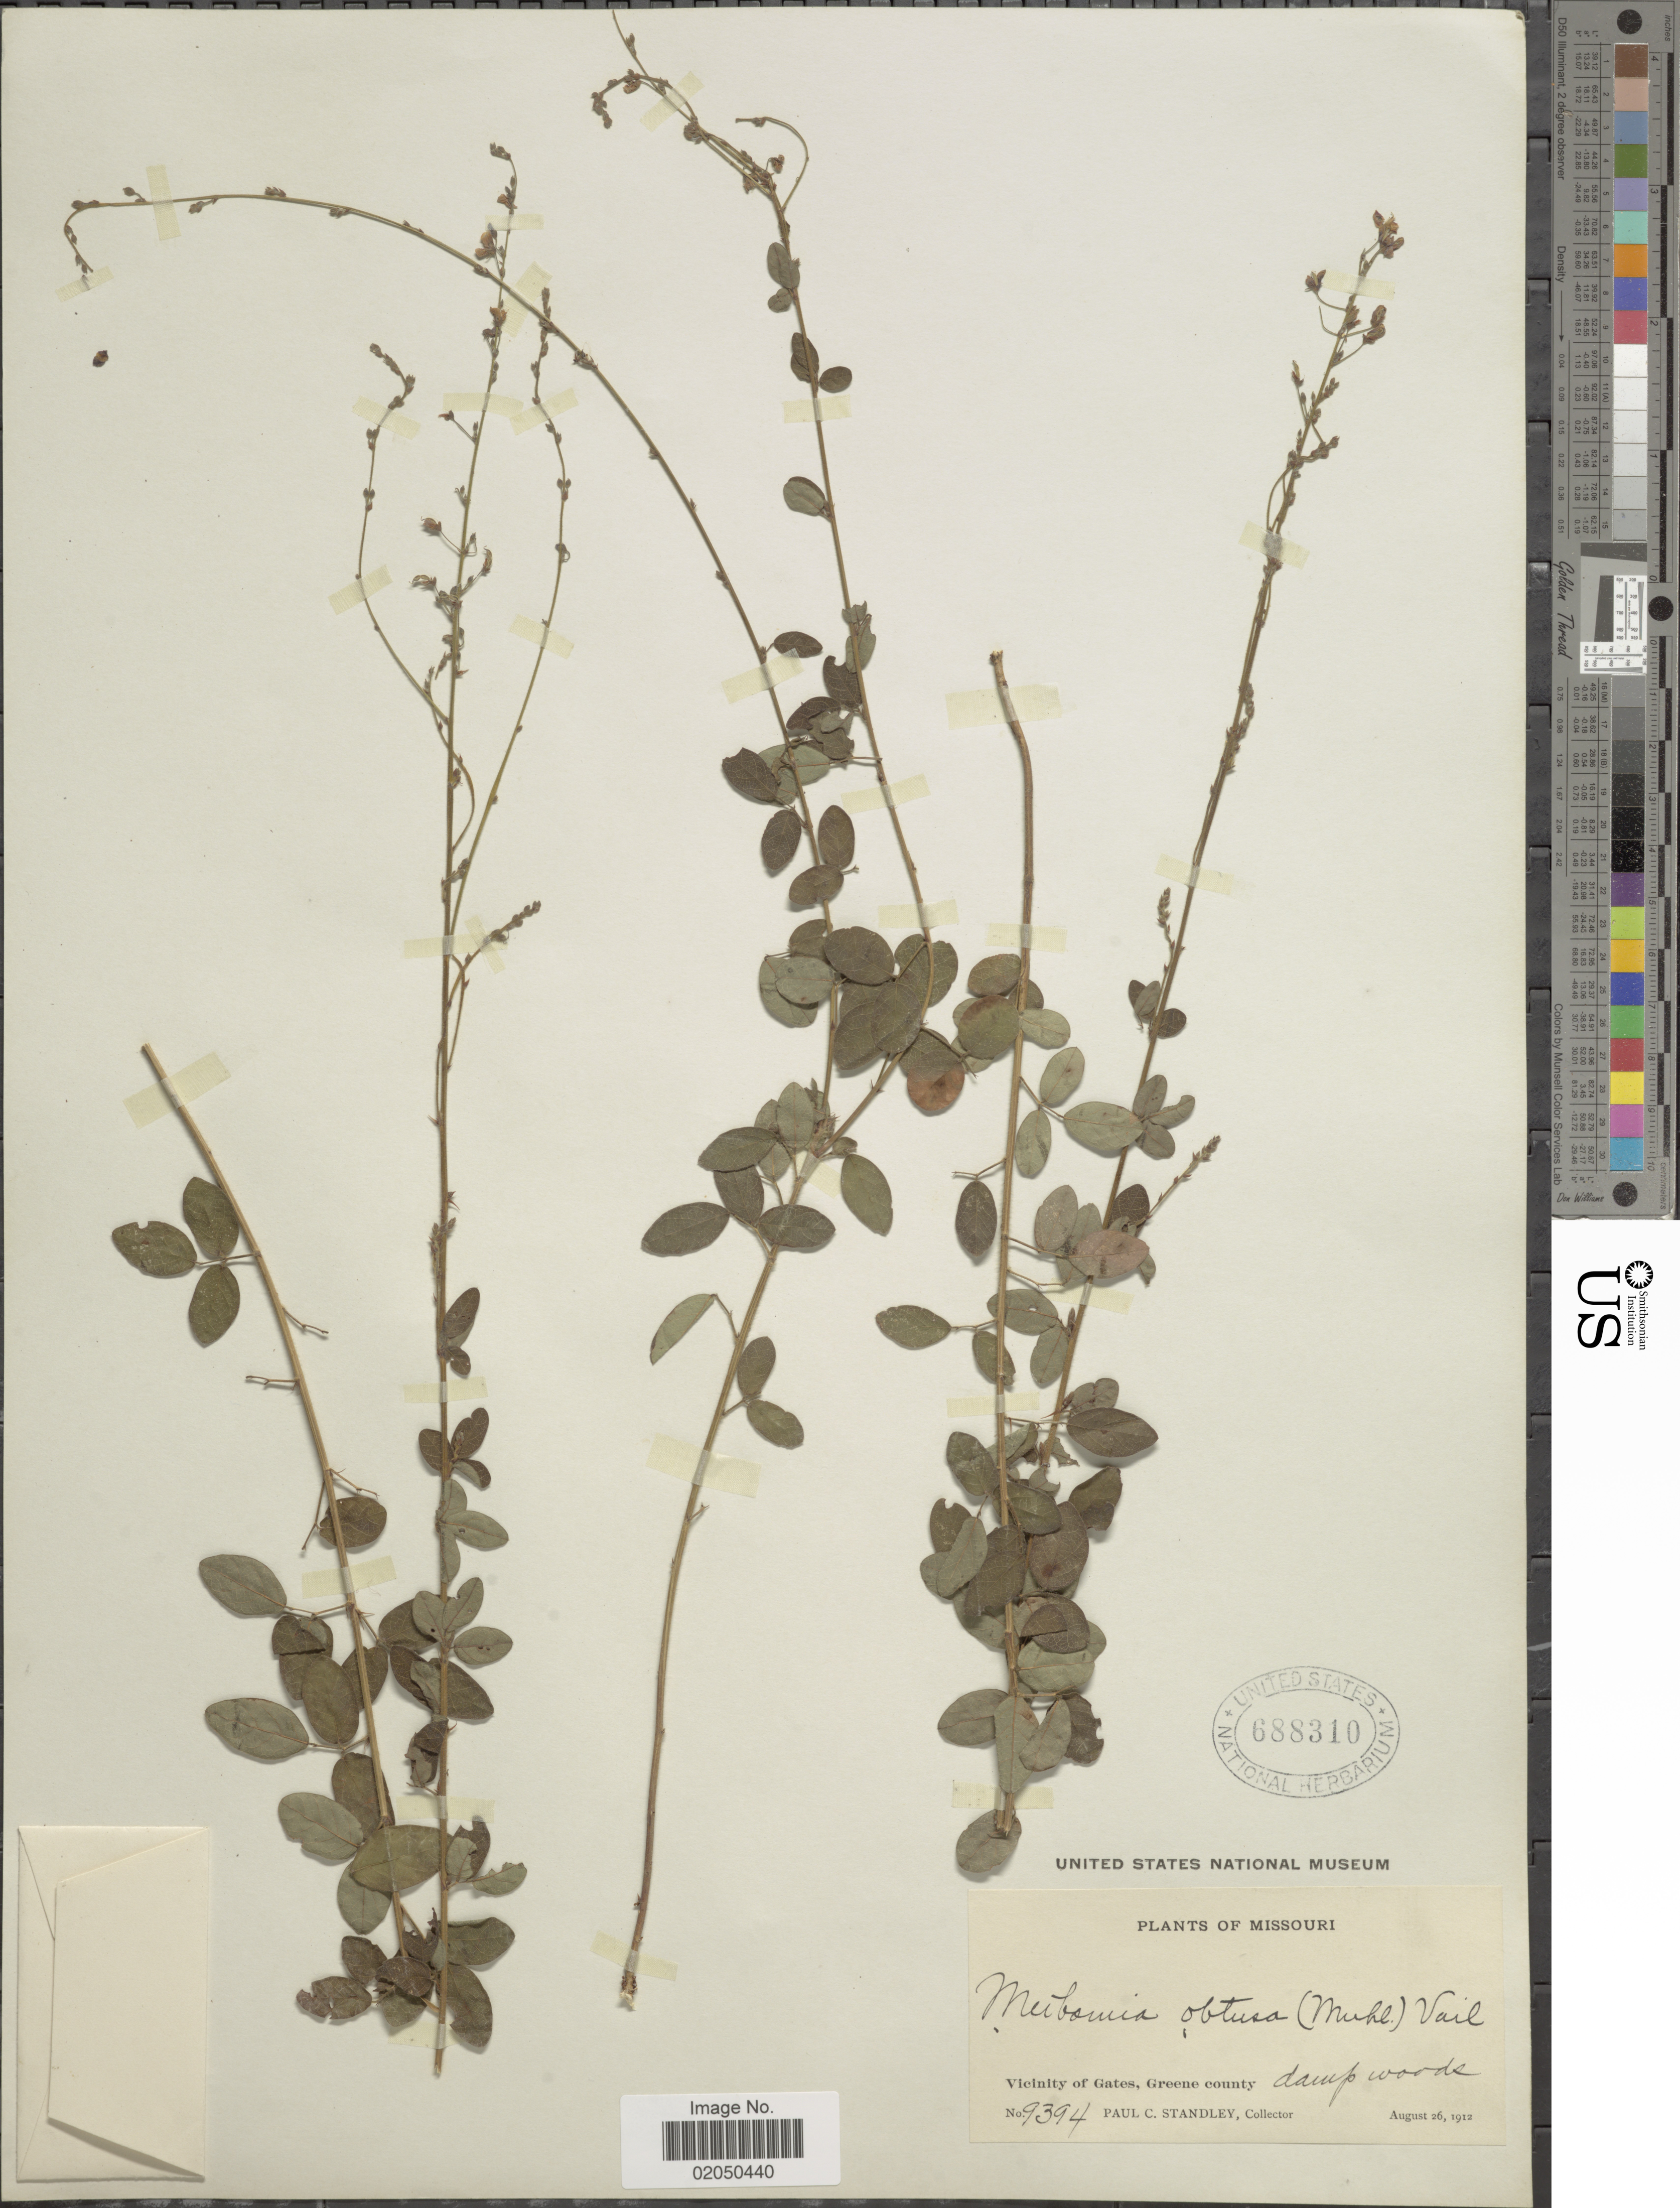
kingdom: Plantae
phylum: Tracheophyta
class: Magnoliopsida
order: Fabales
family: Fabaceae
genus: Desmodium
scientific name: Desmodium ciliare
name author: (Muhl. ex Willd.) DC.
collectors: P. C. Standley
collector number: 9394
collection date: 1912-08-26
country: United States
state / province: Missouri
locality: Vicinity of Gates, Greene County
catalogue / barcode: US 688310